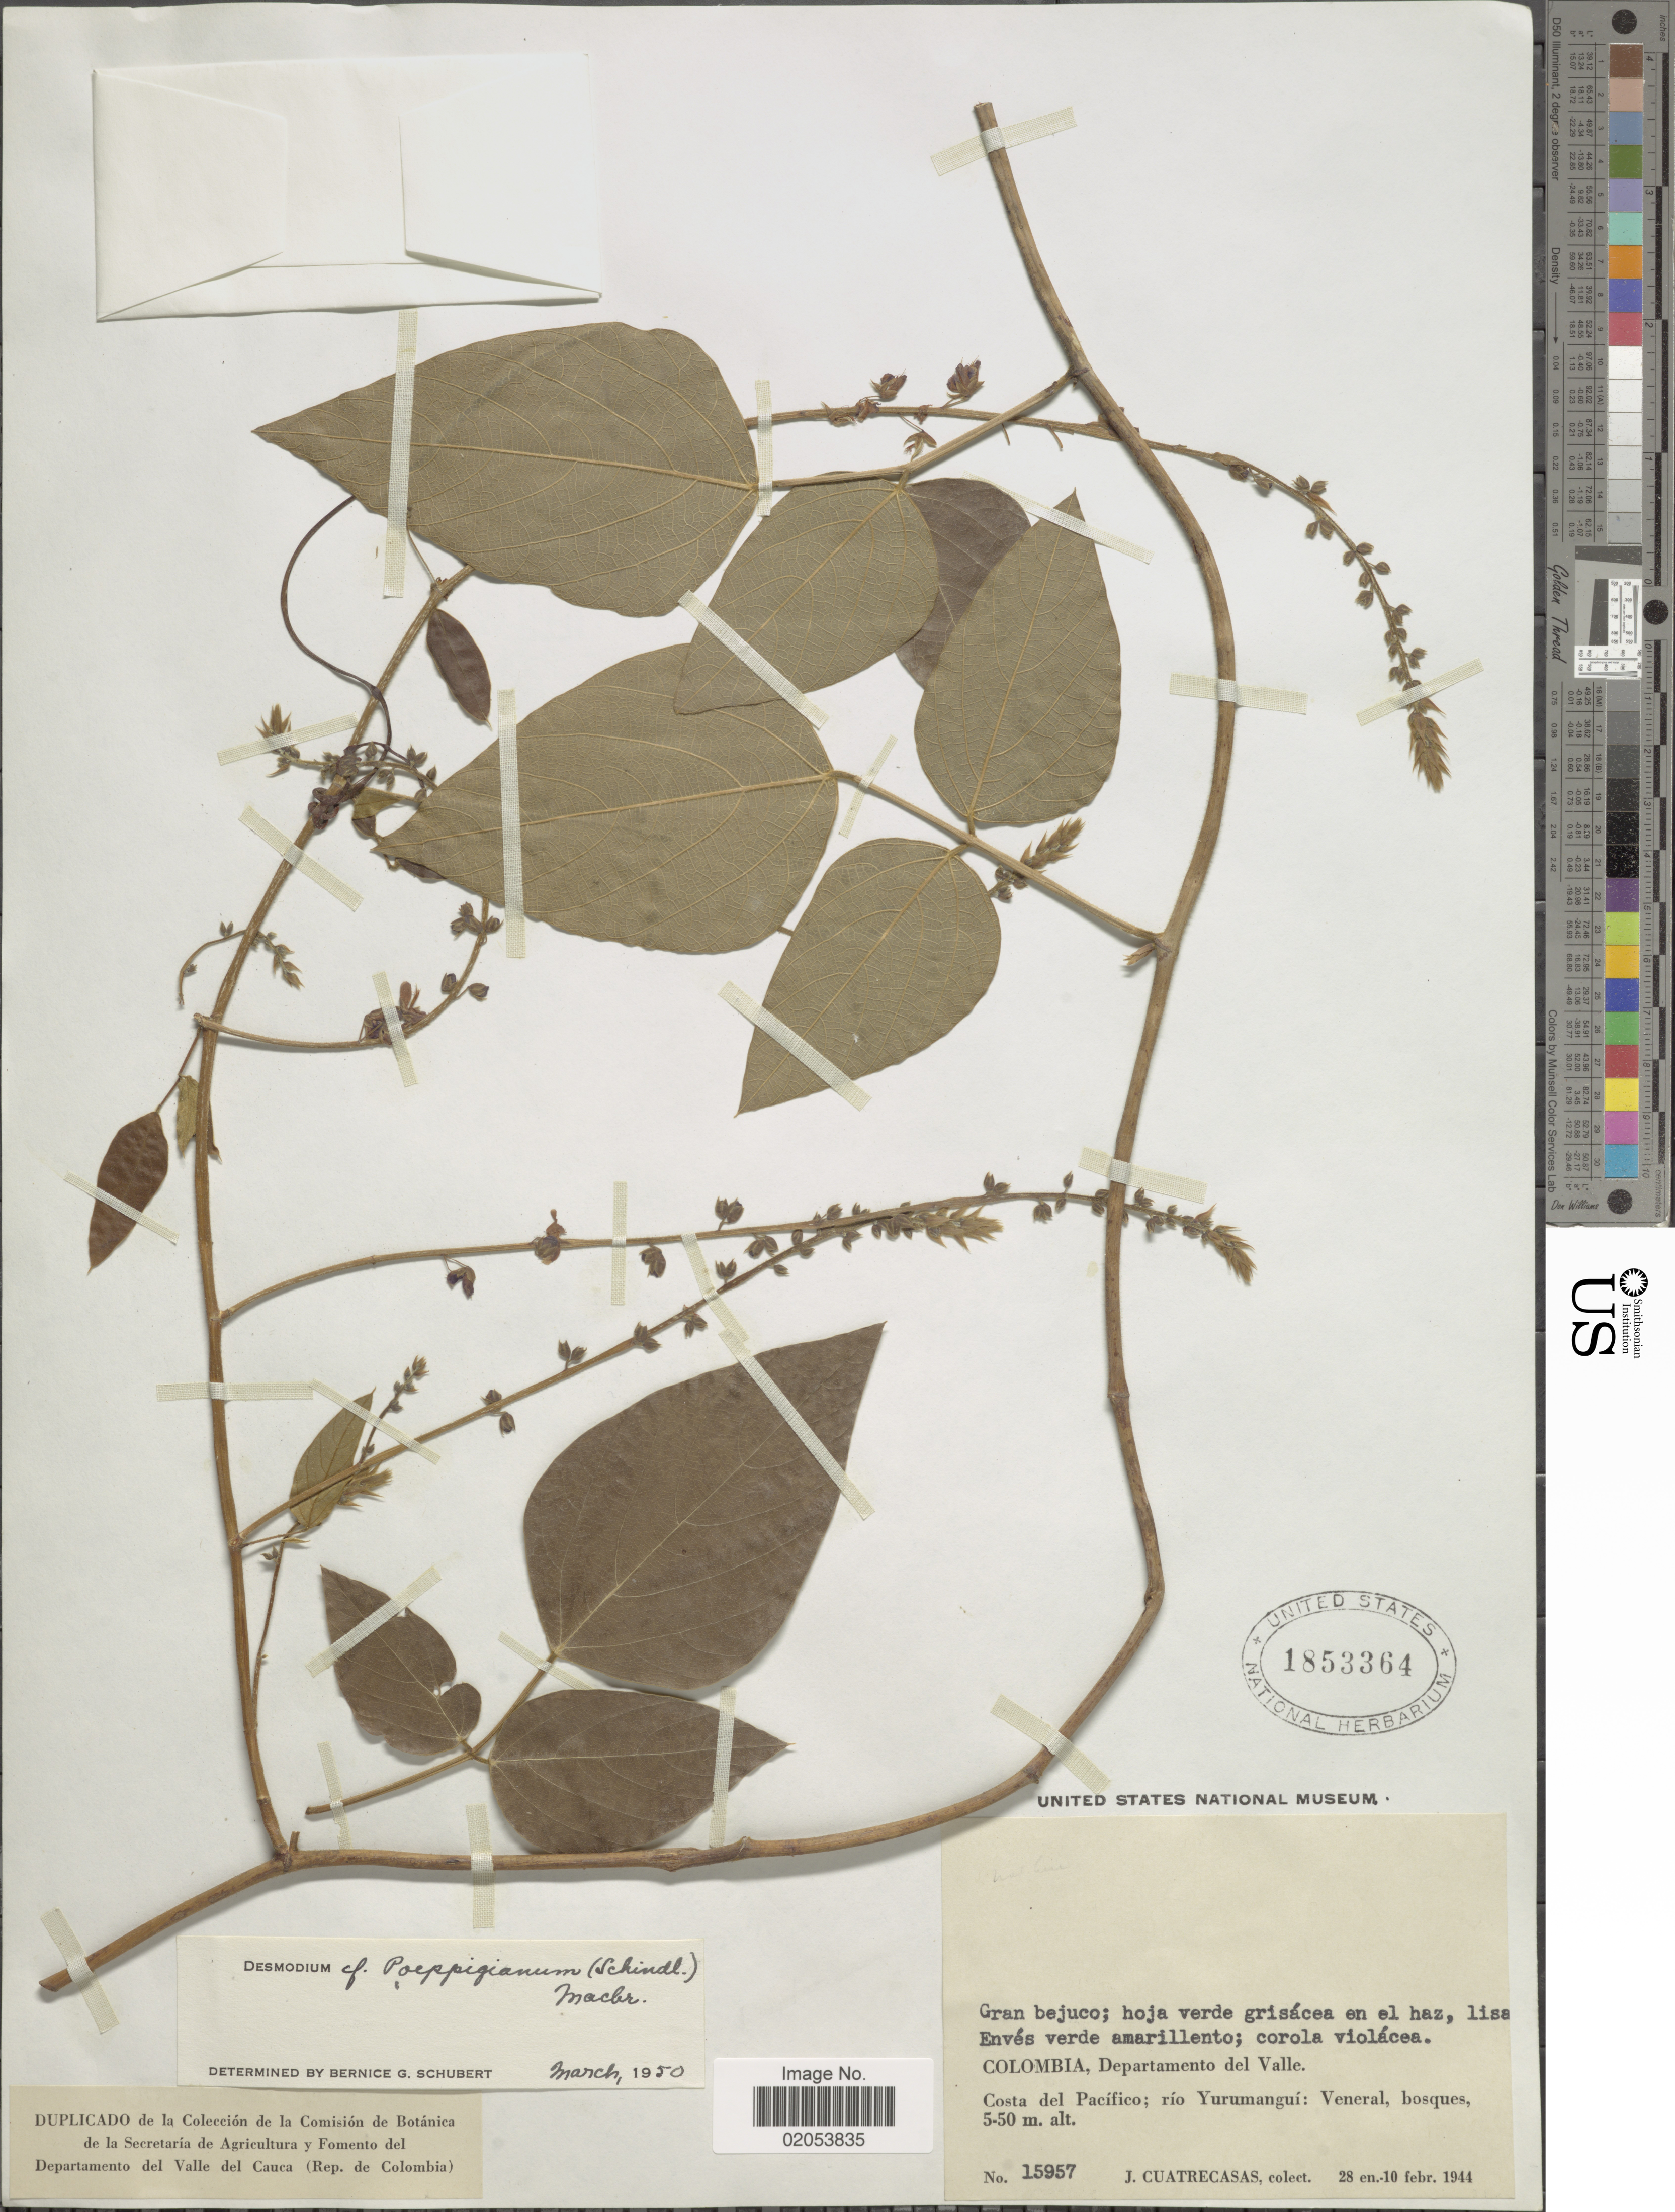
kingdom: Plantae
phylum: Tracheophyta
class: Magnoliopsida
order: Fabales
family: Fabaceae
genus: Desmodium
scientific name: Desmodium poeppigianum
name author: (Schindl.) J.F. Macbr.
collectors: J. Cuatrecasas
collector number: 15957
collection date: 1944-01-28/1944-02-10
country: Colombia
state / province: Valle del Cauca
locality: Departemento del Valle. Costa del Pacifico; rio Yurumangui: Veneral, bosques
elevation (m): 5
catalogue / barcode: US 1853364